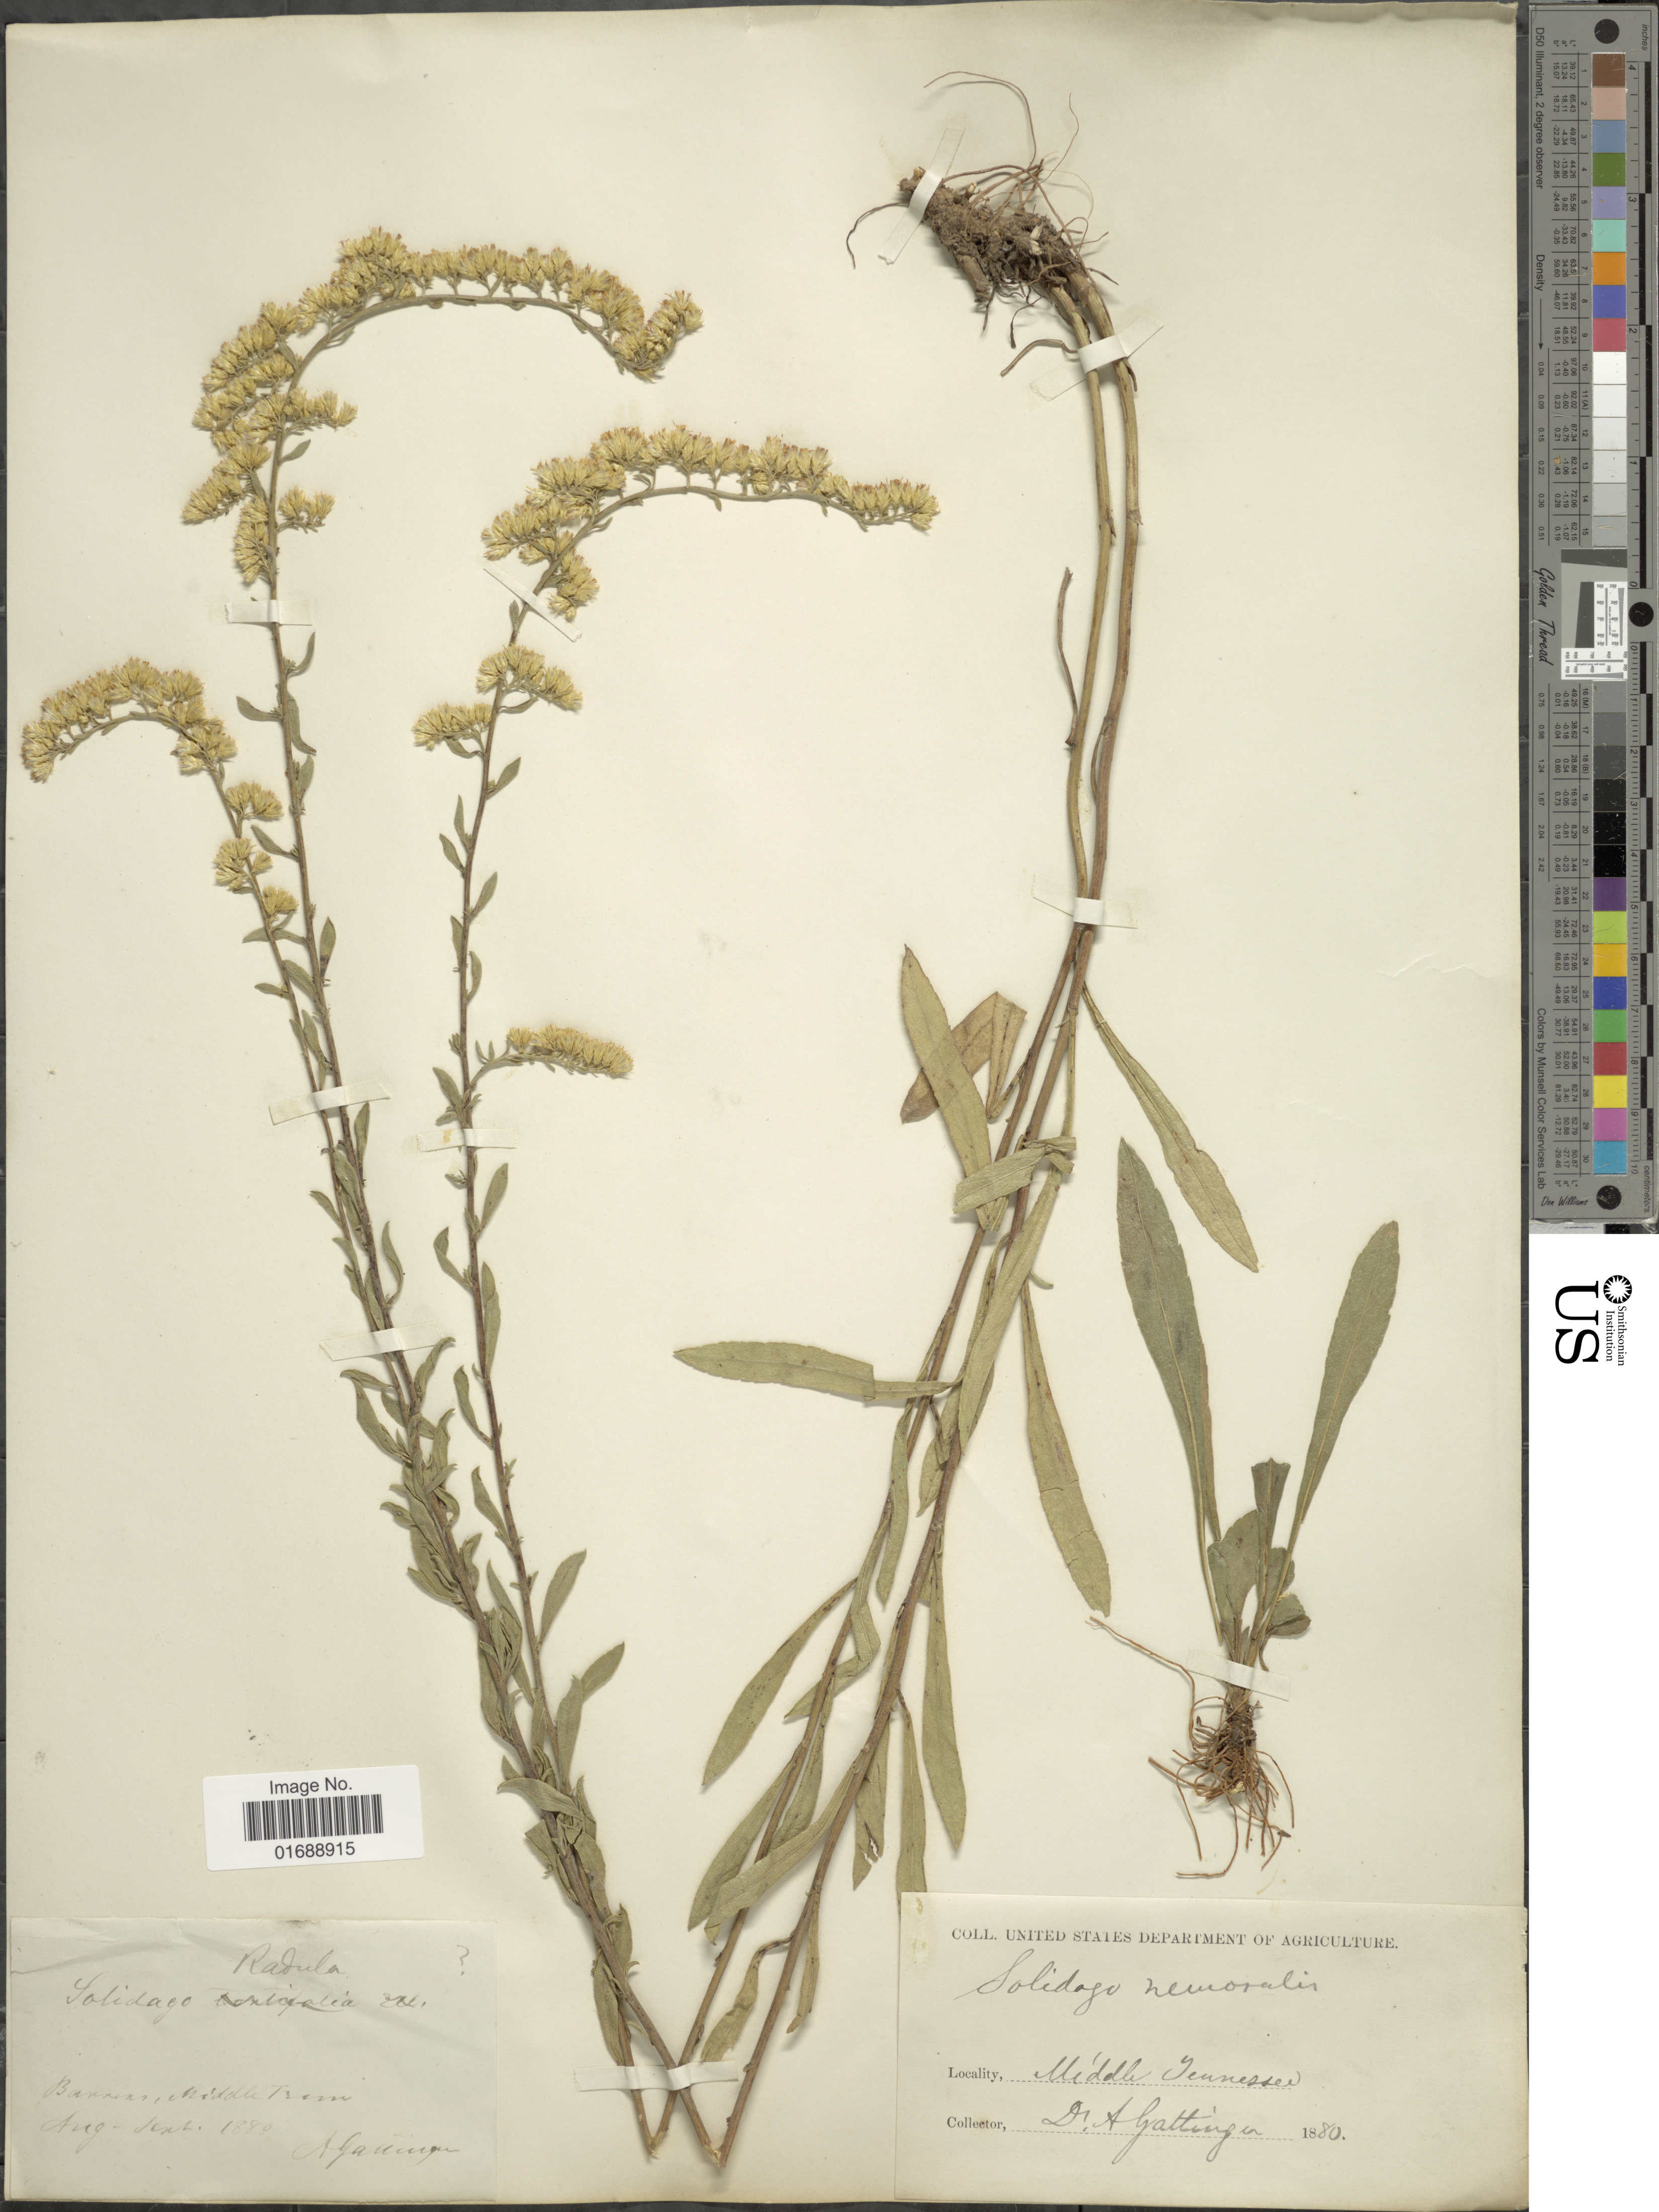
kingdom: Plantae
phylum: Tracheophyta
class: Magnoliopsida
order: Asterales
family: Asteraceae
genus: Solidago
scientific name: Solidago nemoralis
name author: Aiton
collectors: A. Gattinger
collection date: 1880-08/1880-09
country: United States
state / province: Tennessee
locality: Barrens, Middle Tenn.